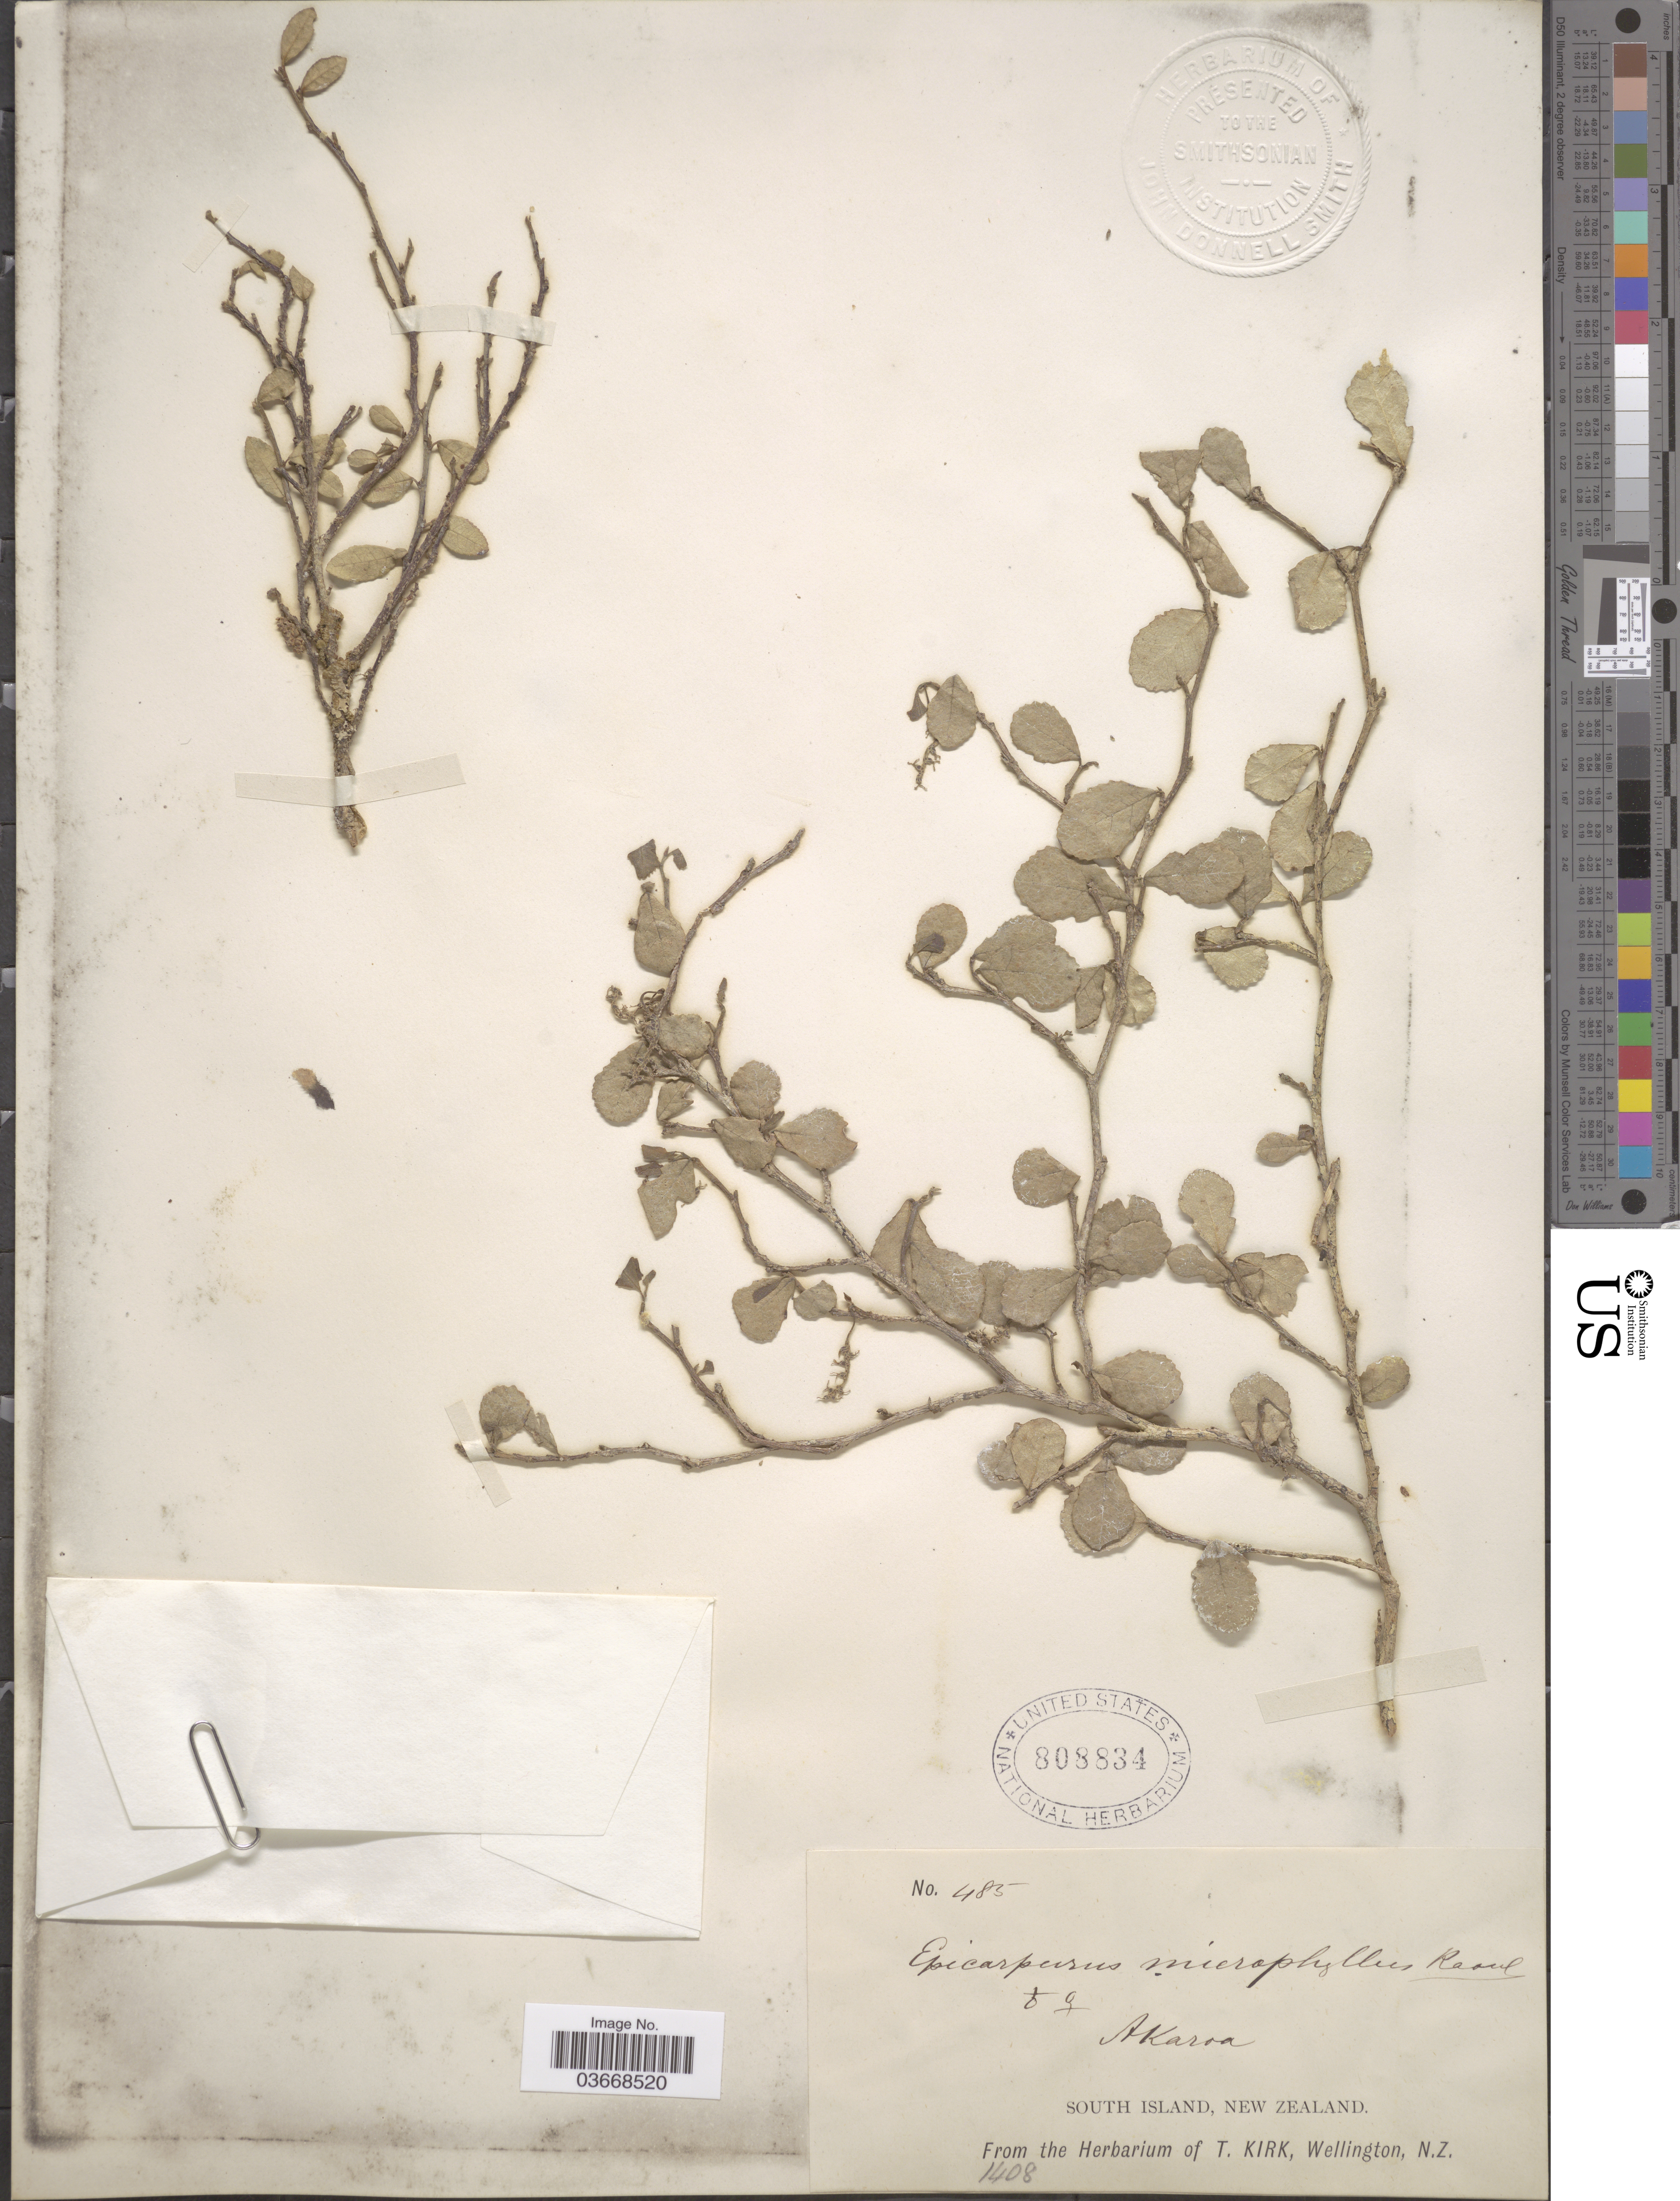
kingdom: Plantae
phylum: Tracheophyta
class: Magnoliopsida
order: Rosales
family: Moraceae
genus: Paratrophis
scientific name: Paratrophis microphylla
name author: (Raoul) Cockayne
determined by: Wagner, W. L., (BOT), Smithsonian Institution - National Museum of Natural History (UNITED STATES)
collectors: ex herb. T. Kirk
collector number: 485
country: New Zealand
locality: Akaroa. South Island.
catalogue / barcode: US 808834